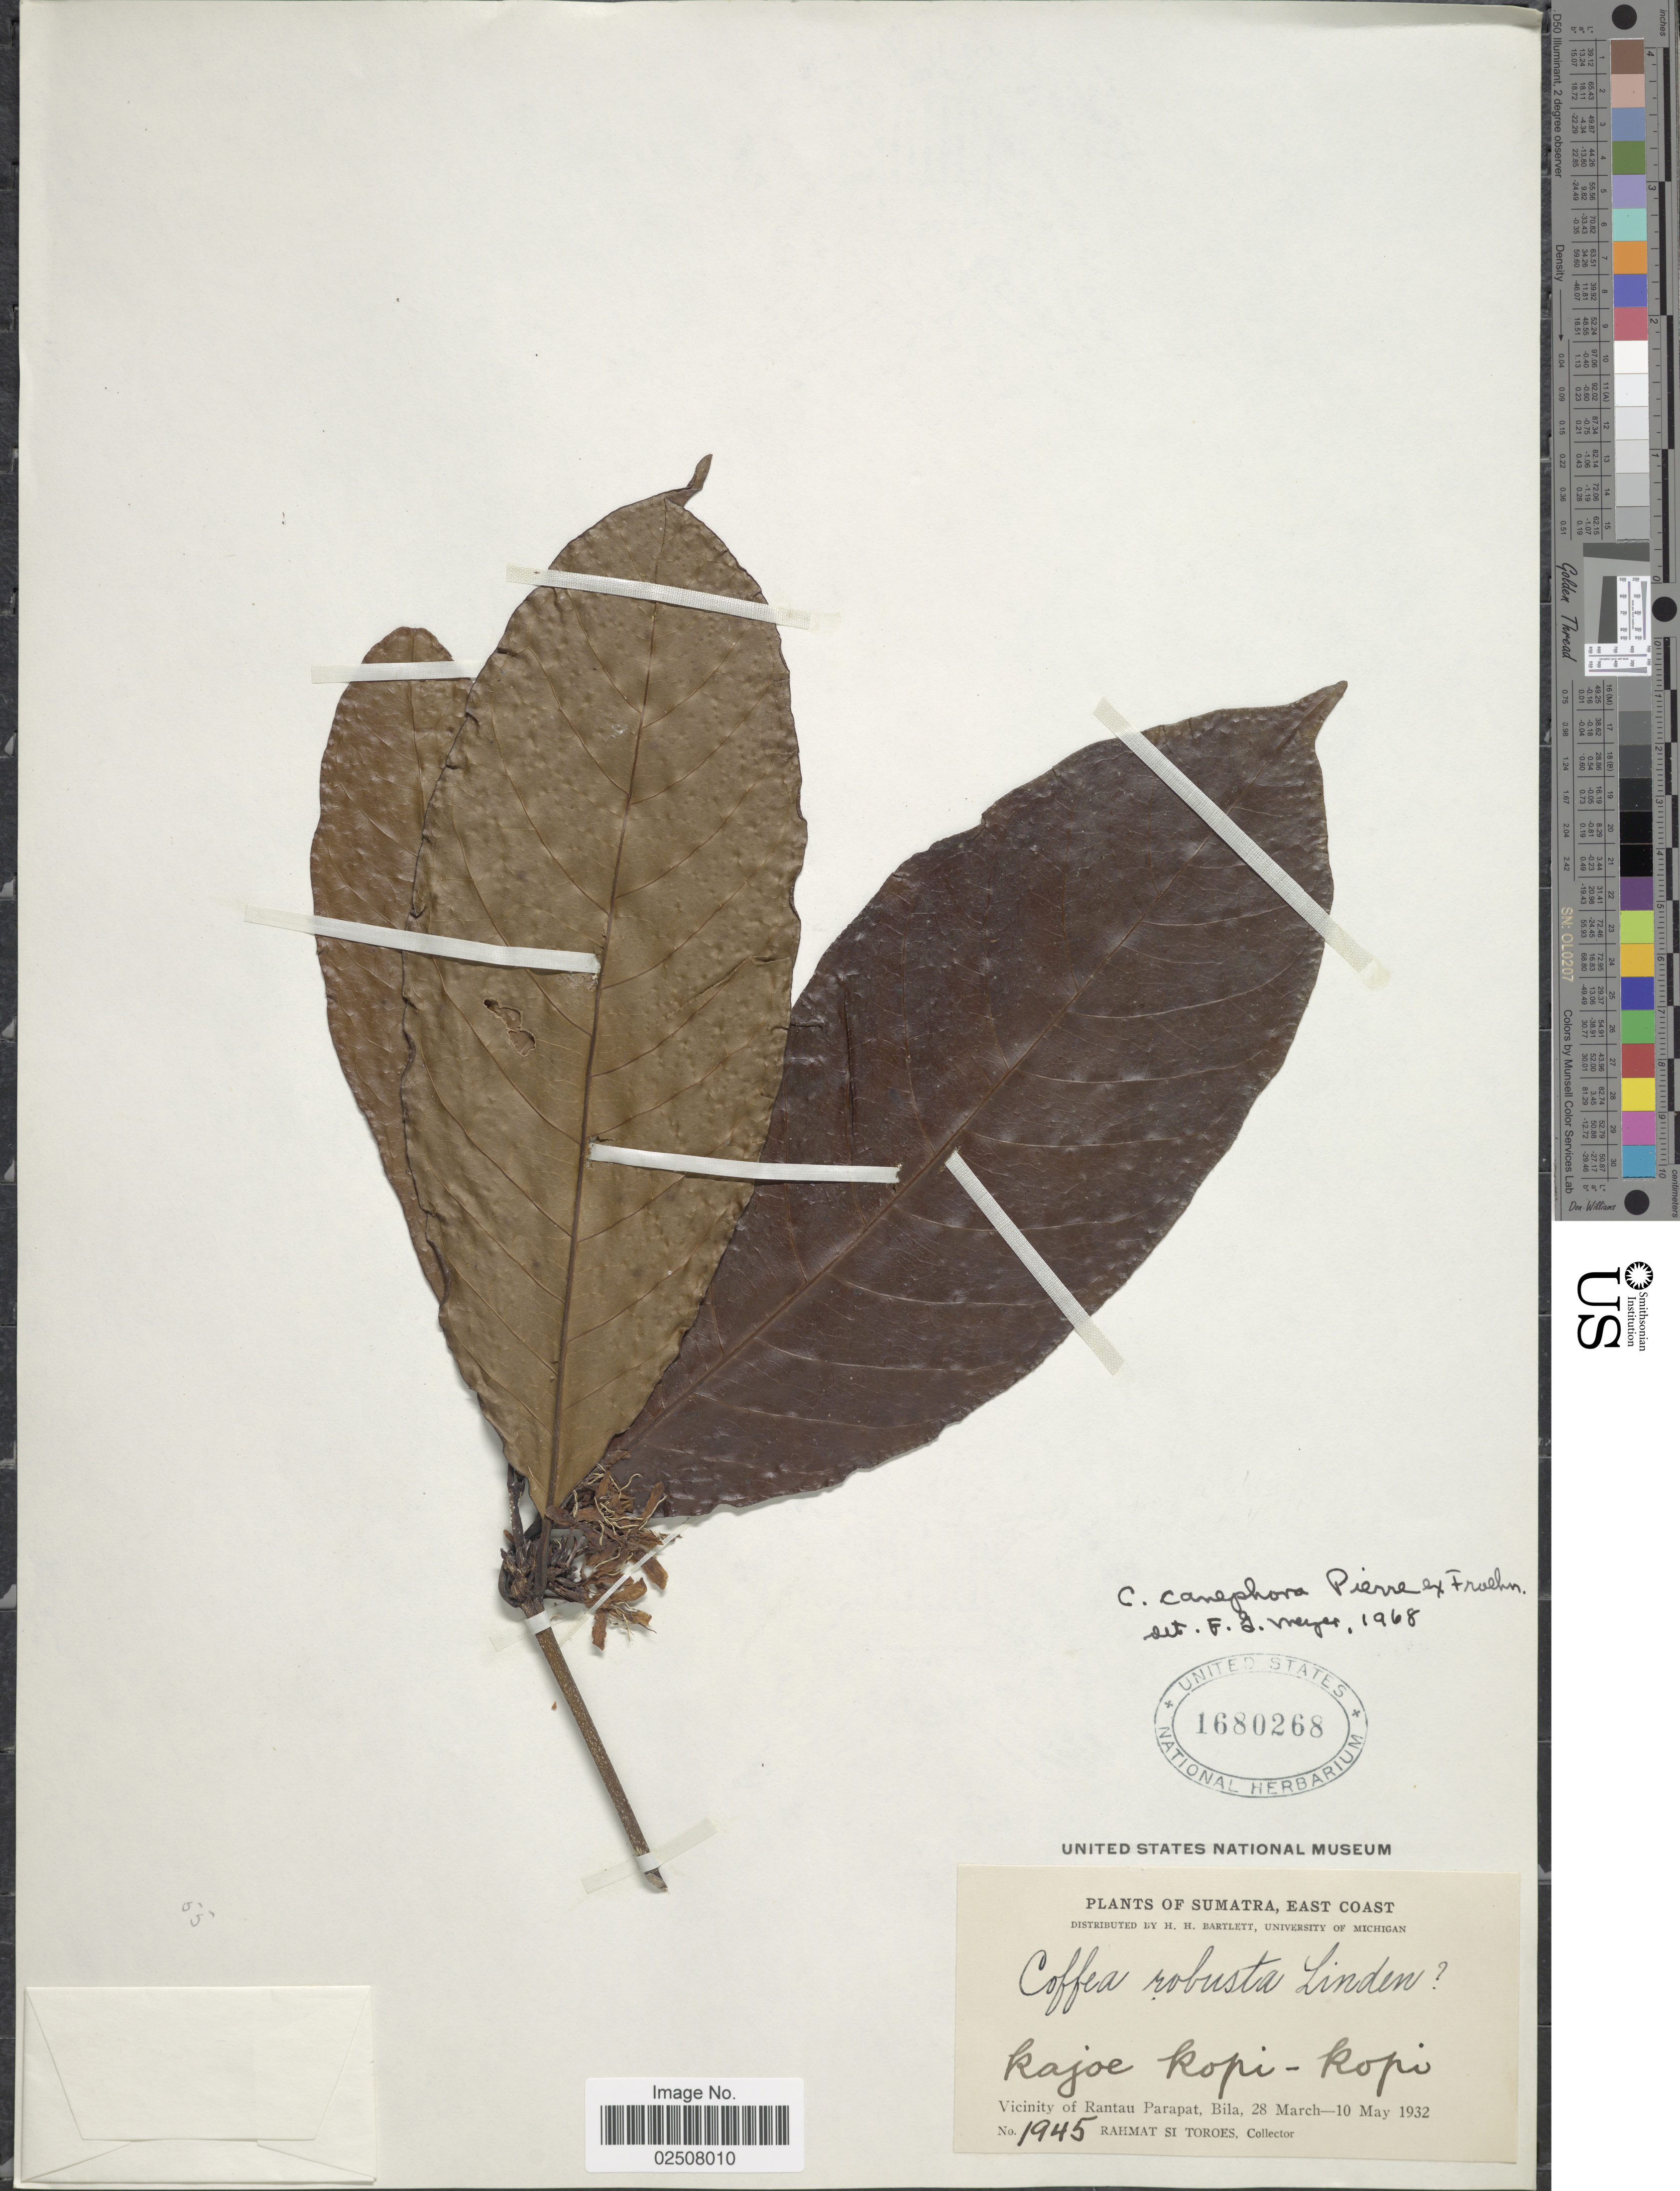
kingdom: Plantae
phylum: Tracheophyta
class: Magnoliopsida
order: Gentianales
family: Rubiaceae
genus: Coffea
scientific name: Coffea canephora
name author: Pierre ex A. Cunn.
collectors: Rahmat Si Boeea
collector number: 1945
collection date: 1932-03-28/1932-05-10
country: Indonesia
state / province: Sumatra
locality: East Coast, Kajoe Kopi-Kopi, Vicinity of Rantau Parapat, Bila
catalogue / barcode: US 1680268